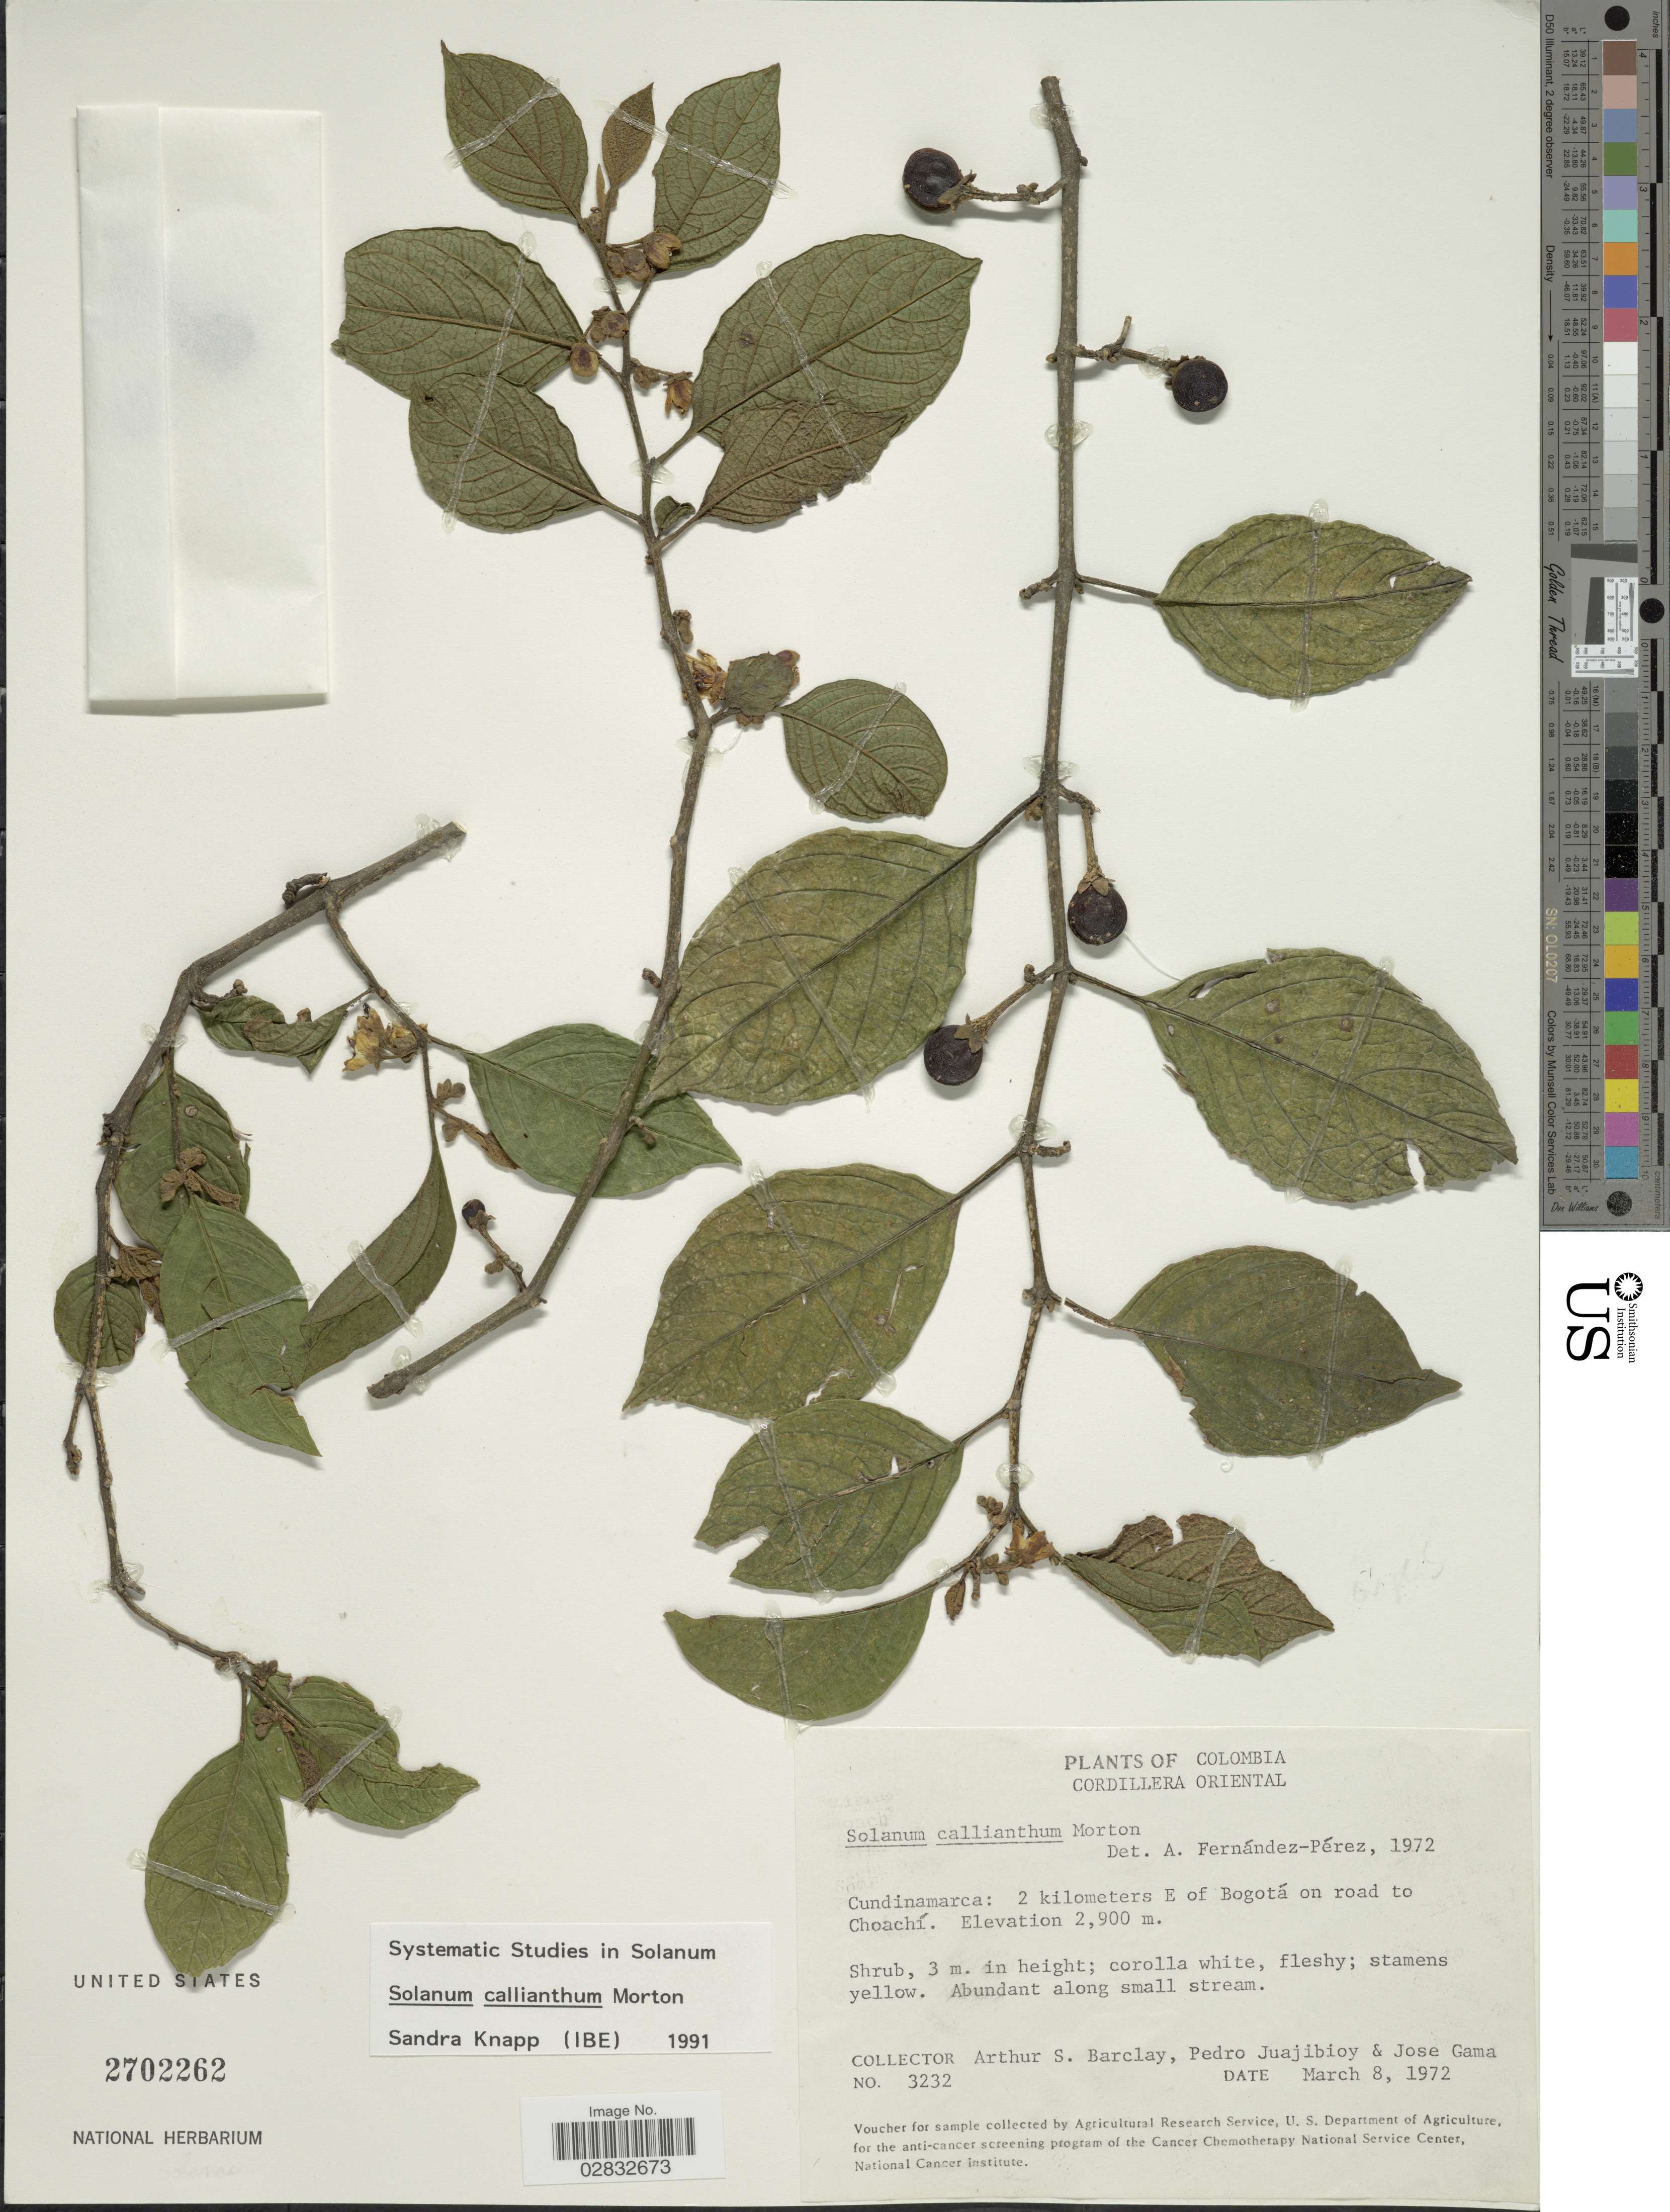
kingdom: Plantae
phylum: Tracheophyta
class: Magnoliopsida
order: Solanales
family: Solanaceae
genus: Solanum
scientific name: Solanum callianthum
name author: C.V. Morton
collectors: A. S. Barclay, P. Juajibioy & J. Gama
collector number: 3232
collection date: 1972-03-08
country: Colombia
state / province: Cundinamarca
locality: Cordillera Oriental. 2 kilometers E of Bogotá on road Choachí.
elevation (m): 2900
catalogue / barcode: US 2702262